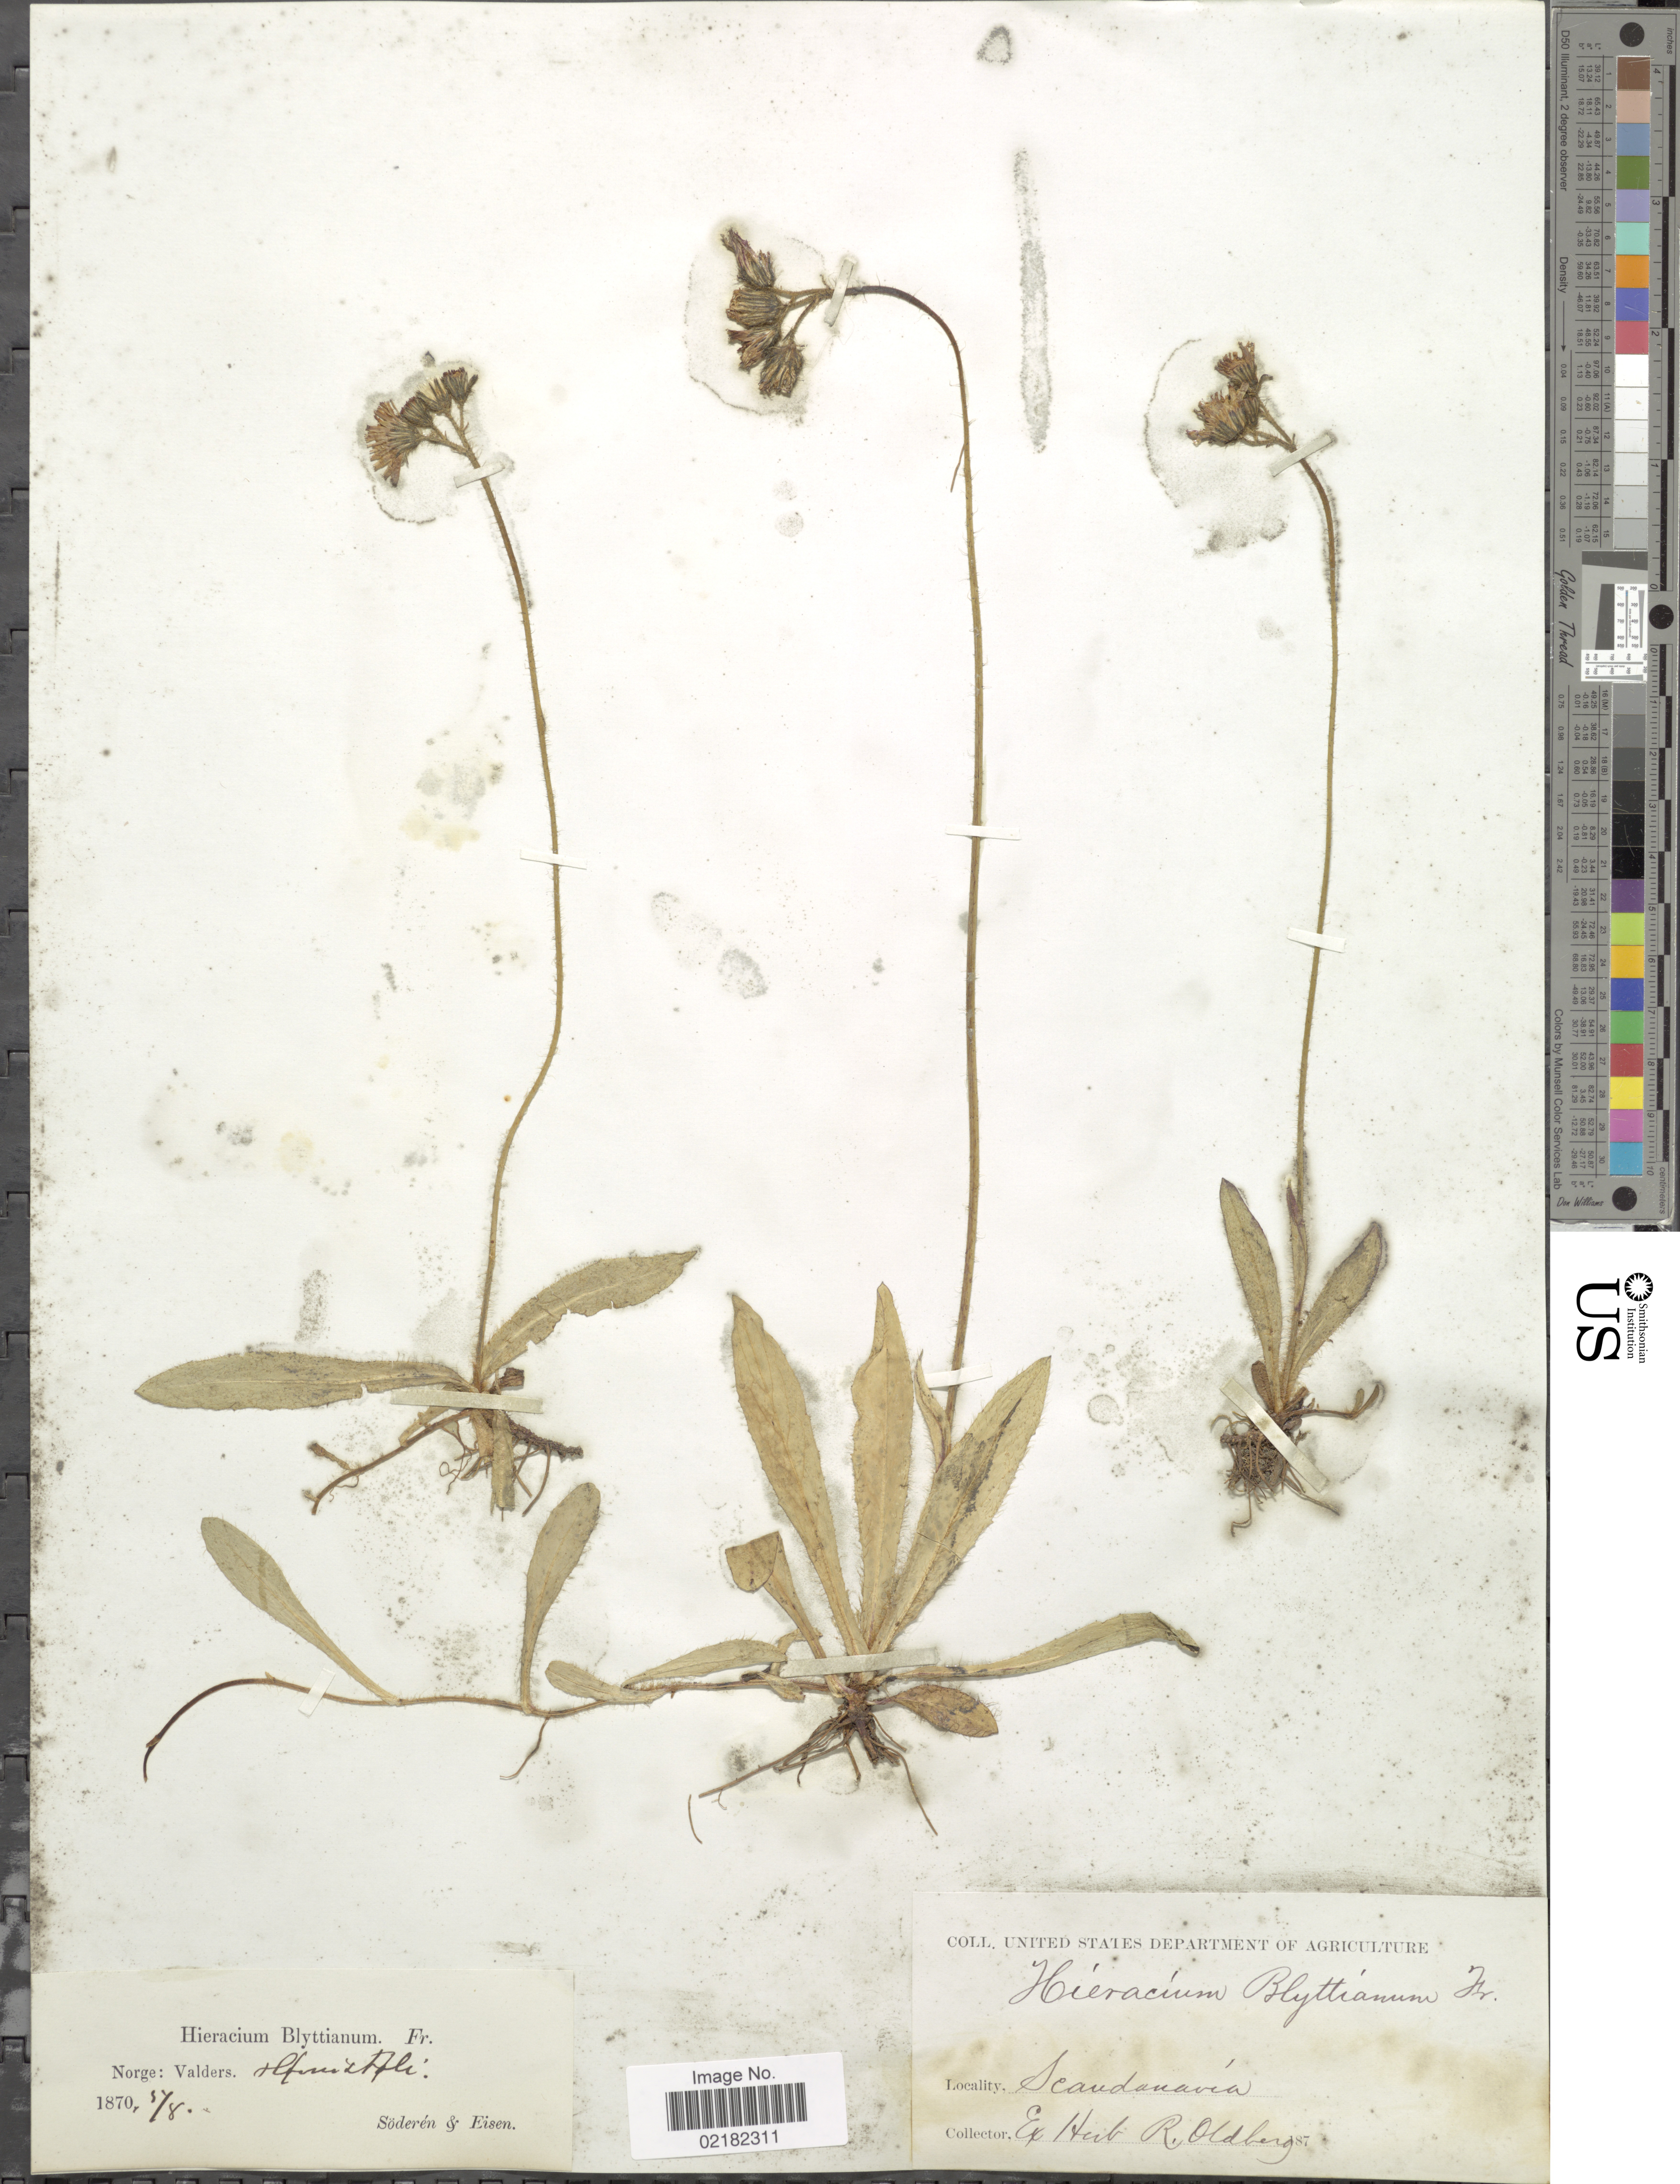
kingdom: Plantae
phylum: Tracheophyta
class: Magnoliopsida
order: Asterales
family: Asteraceae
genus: Pilosella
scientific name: Pilosella blyttiana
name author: (Fr.) F.W. Schultz & Sch. Bip.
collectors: Söderén & Eisen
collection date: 1870-08-05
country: Norway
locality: Scandanavia, Norge: Valders, Homitztoli [interpreted].